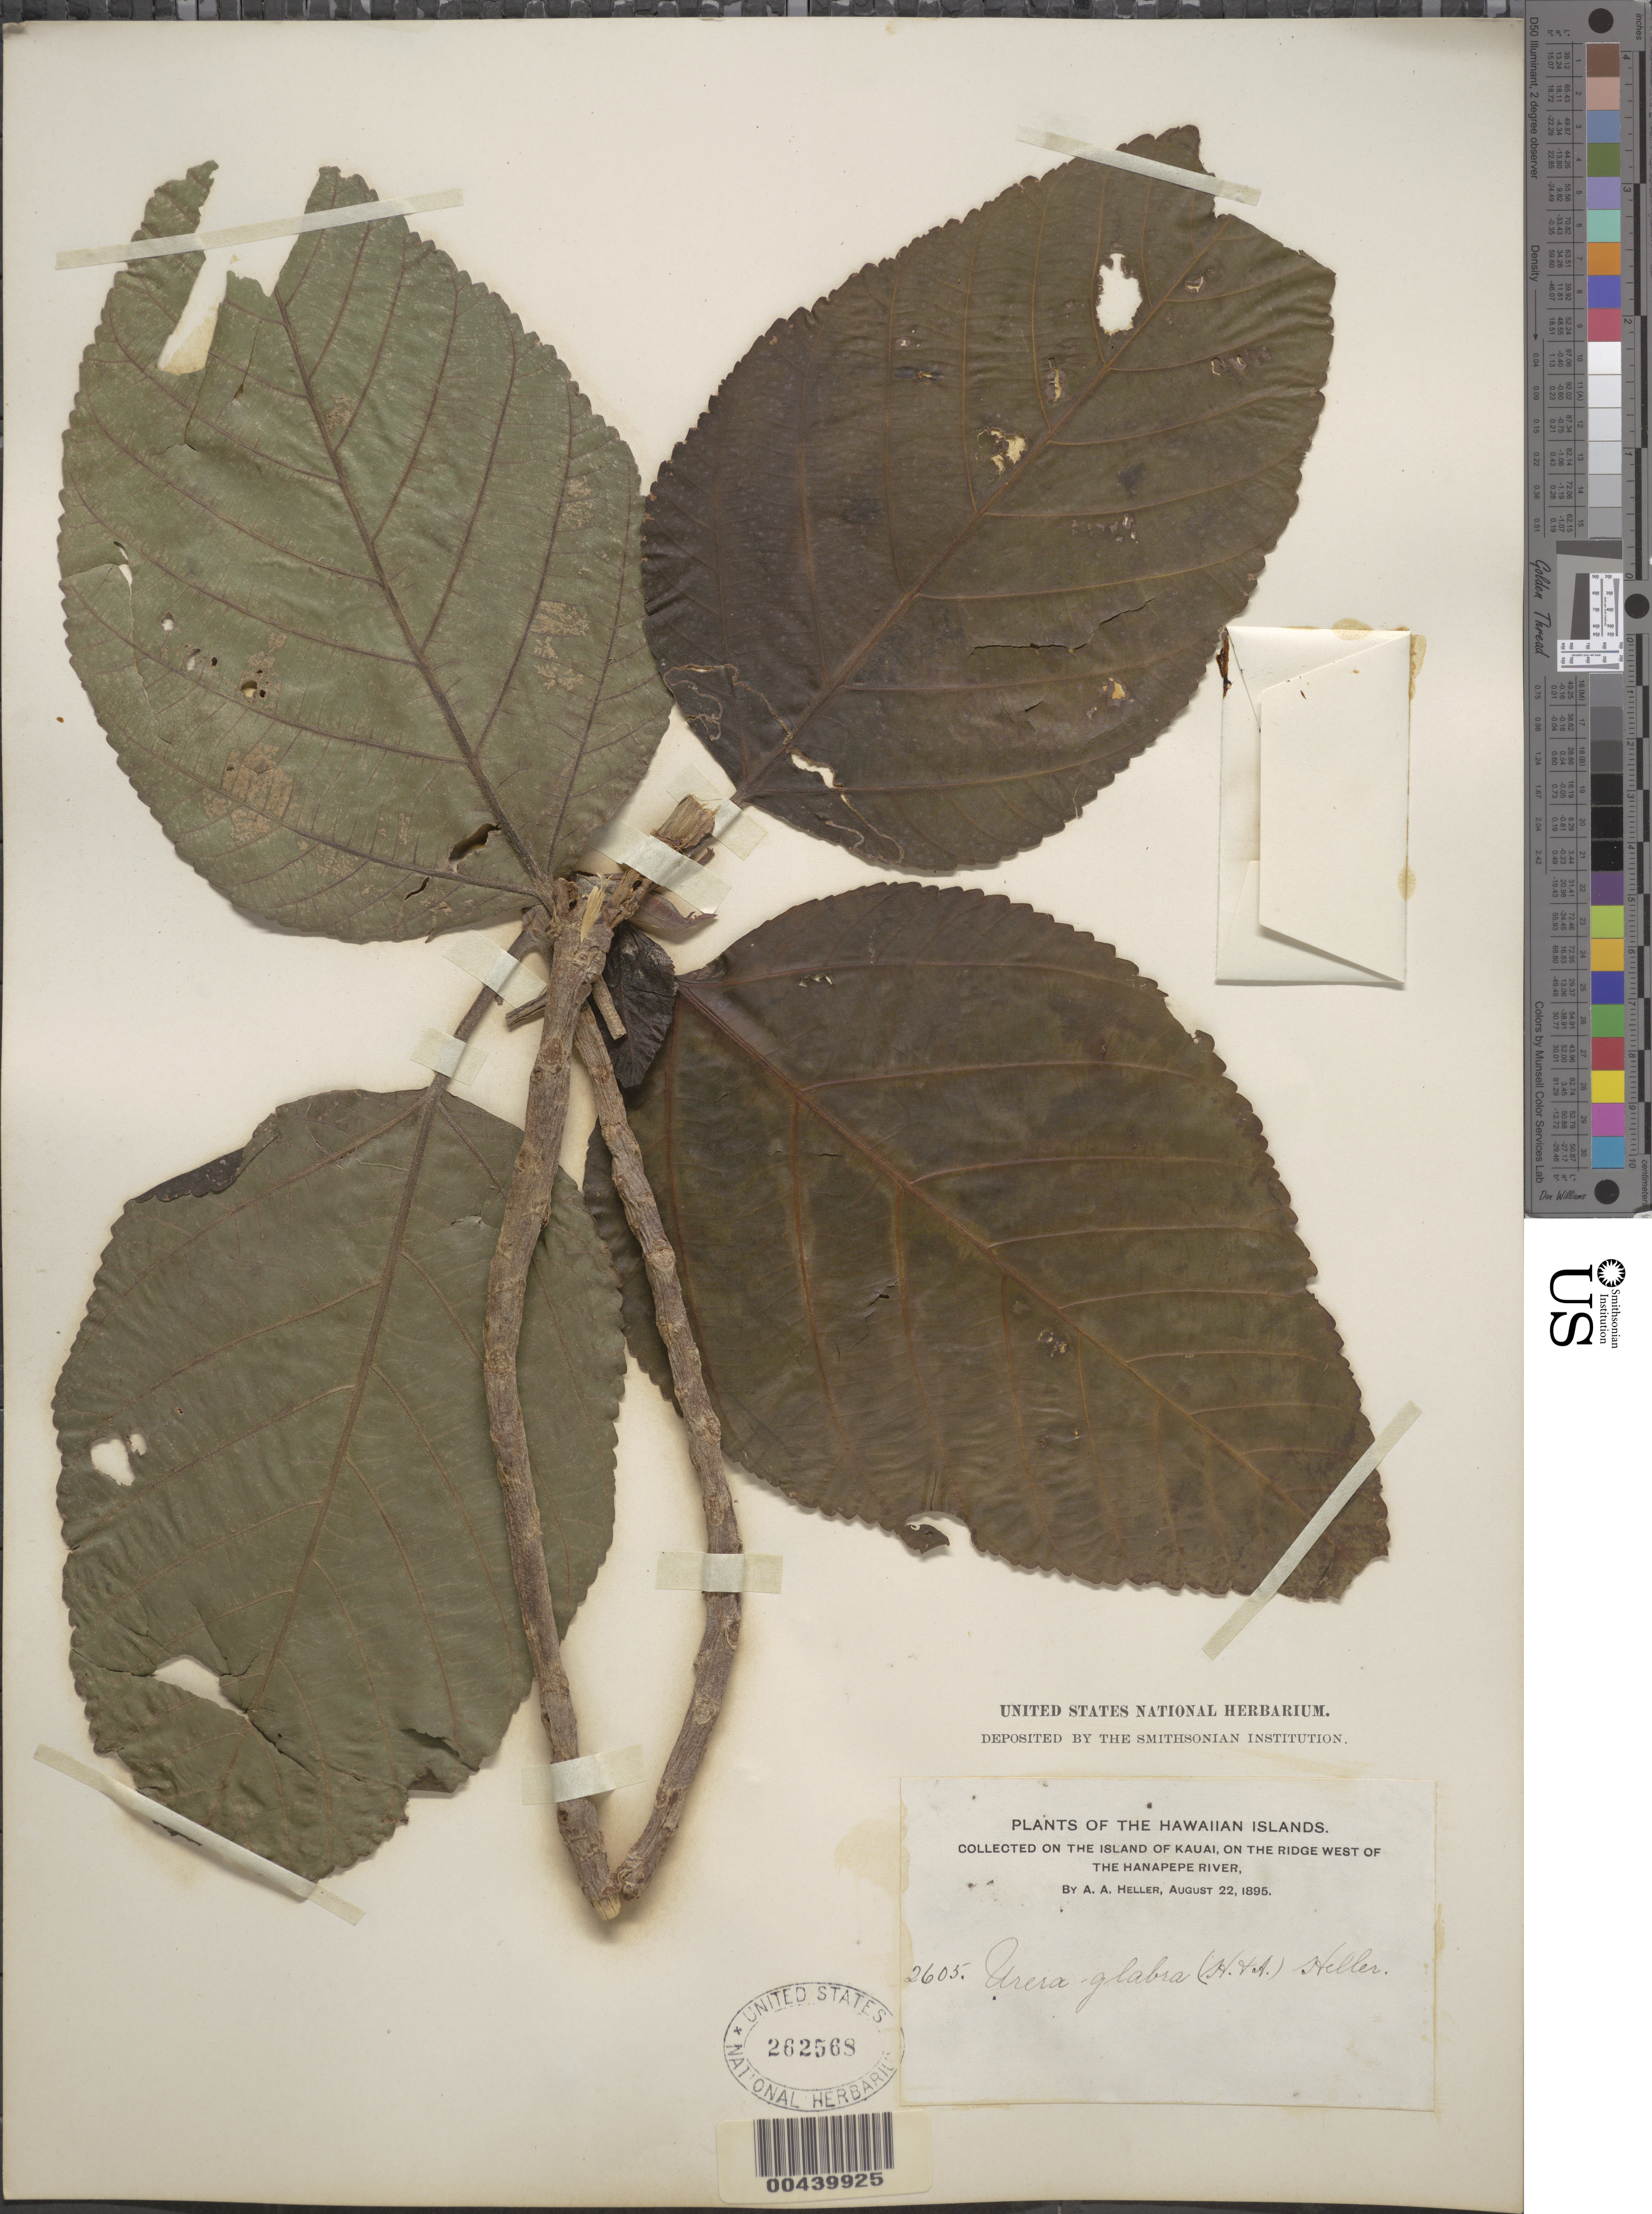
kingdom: Plantae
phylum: Tracheophyta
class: Magnoliopsida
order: Rosales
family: Urticaceae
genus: Touchardia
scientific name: Touchardia oahuensis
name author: T. Wells & A. K. Monro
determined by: Wagner, W. L., (BOT), Smithsonian Institution - National Museum of Natural History (UNITED STATES)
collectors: A. A. Heller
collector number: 2605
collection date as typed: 22 Aug 1895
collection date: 1895-08-22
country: United States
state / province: Hawaii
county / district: Kauai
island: Kaua'i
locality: On the ridge W of the Hanapepe River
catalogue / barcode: US 262568